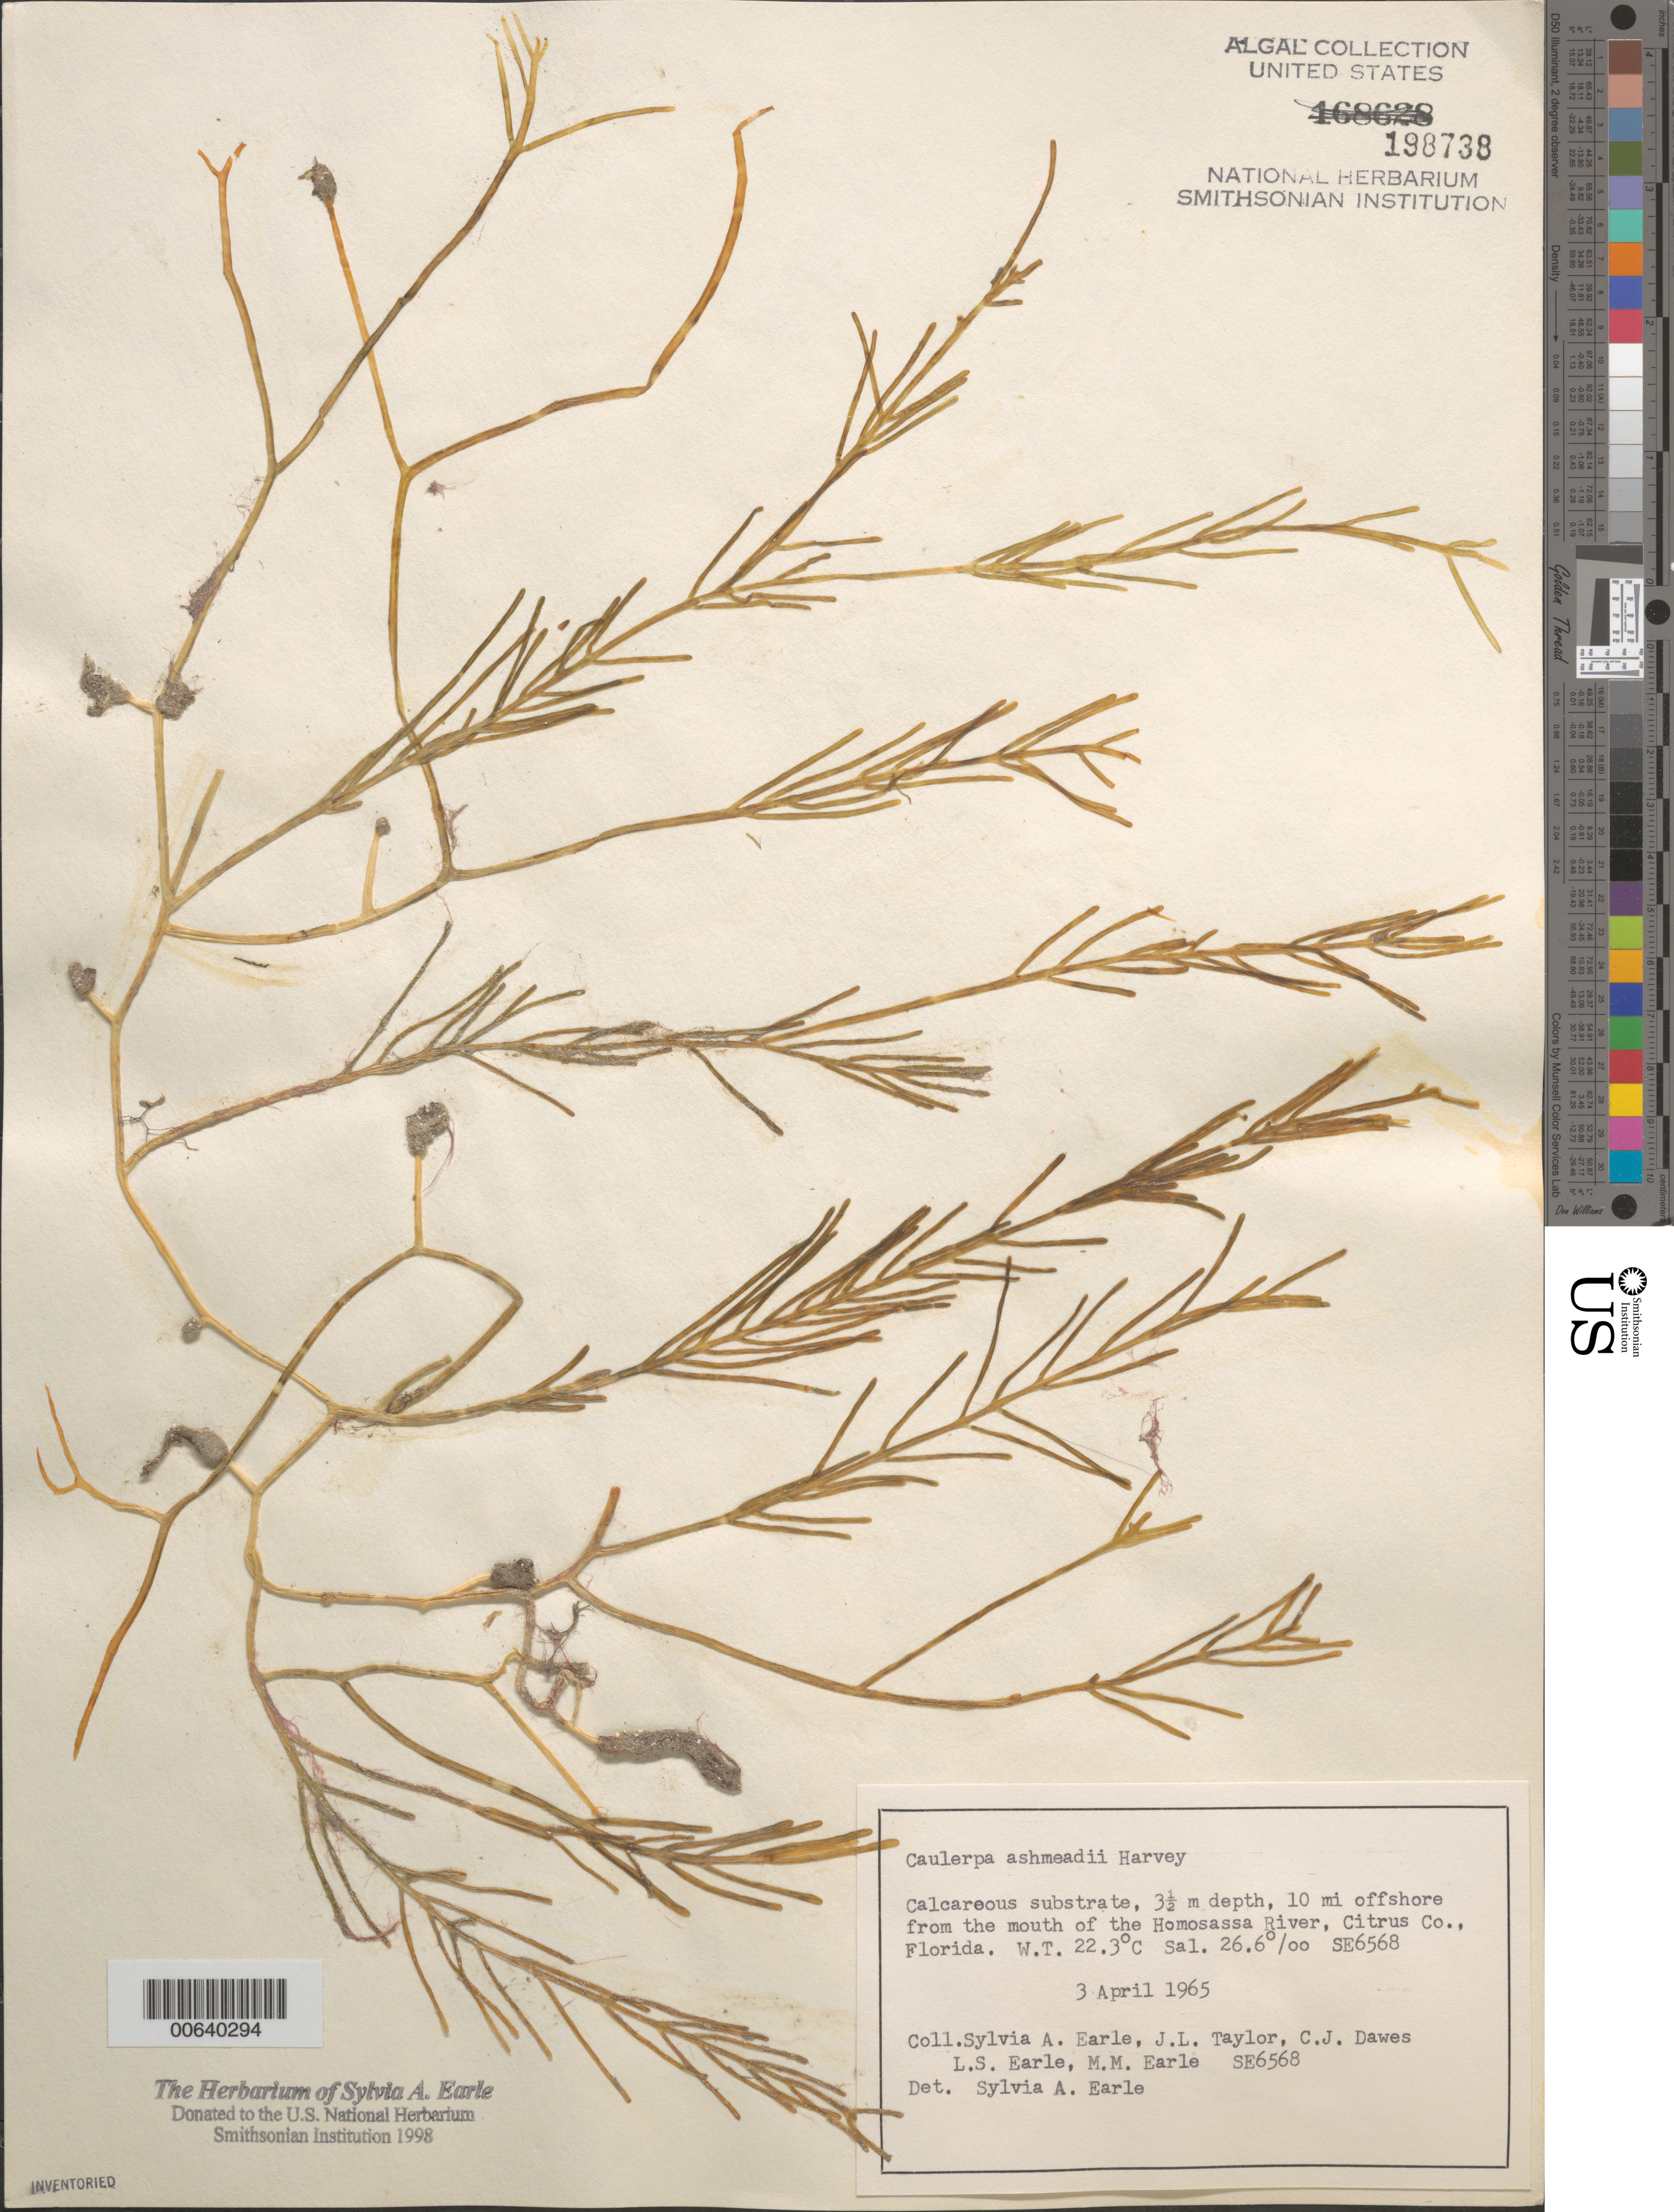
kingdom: Plantae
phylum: Chlorophyta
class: Ulvophyceae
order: Bryopsidales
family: Caulerpaceae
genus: Caulerpa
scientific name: Caulerpa ashmeadii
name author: Harv.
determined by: Earle, S. A.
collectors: S. A. Earle, J. L. Taylor, C. Dawes, L. Earle & M. Earle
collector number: SE 6568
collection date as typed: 03 Apr 1965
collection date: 1965-04-03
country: United States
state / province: Florida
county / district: Citrus County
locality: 10 miles off Homosassa River mouth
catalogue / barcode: US 198738